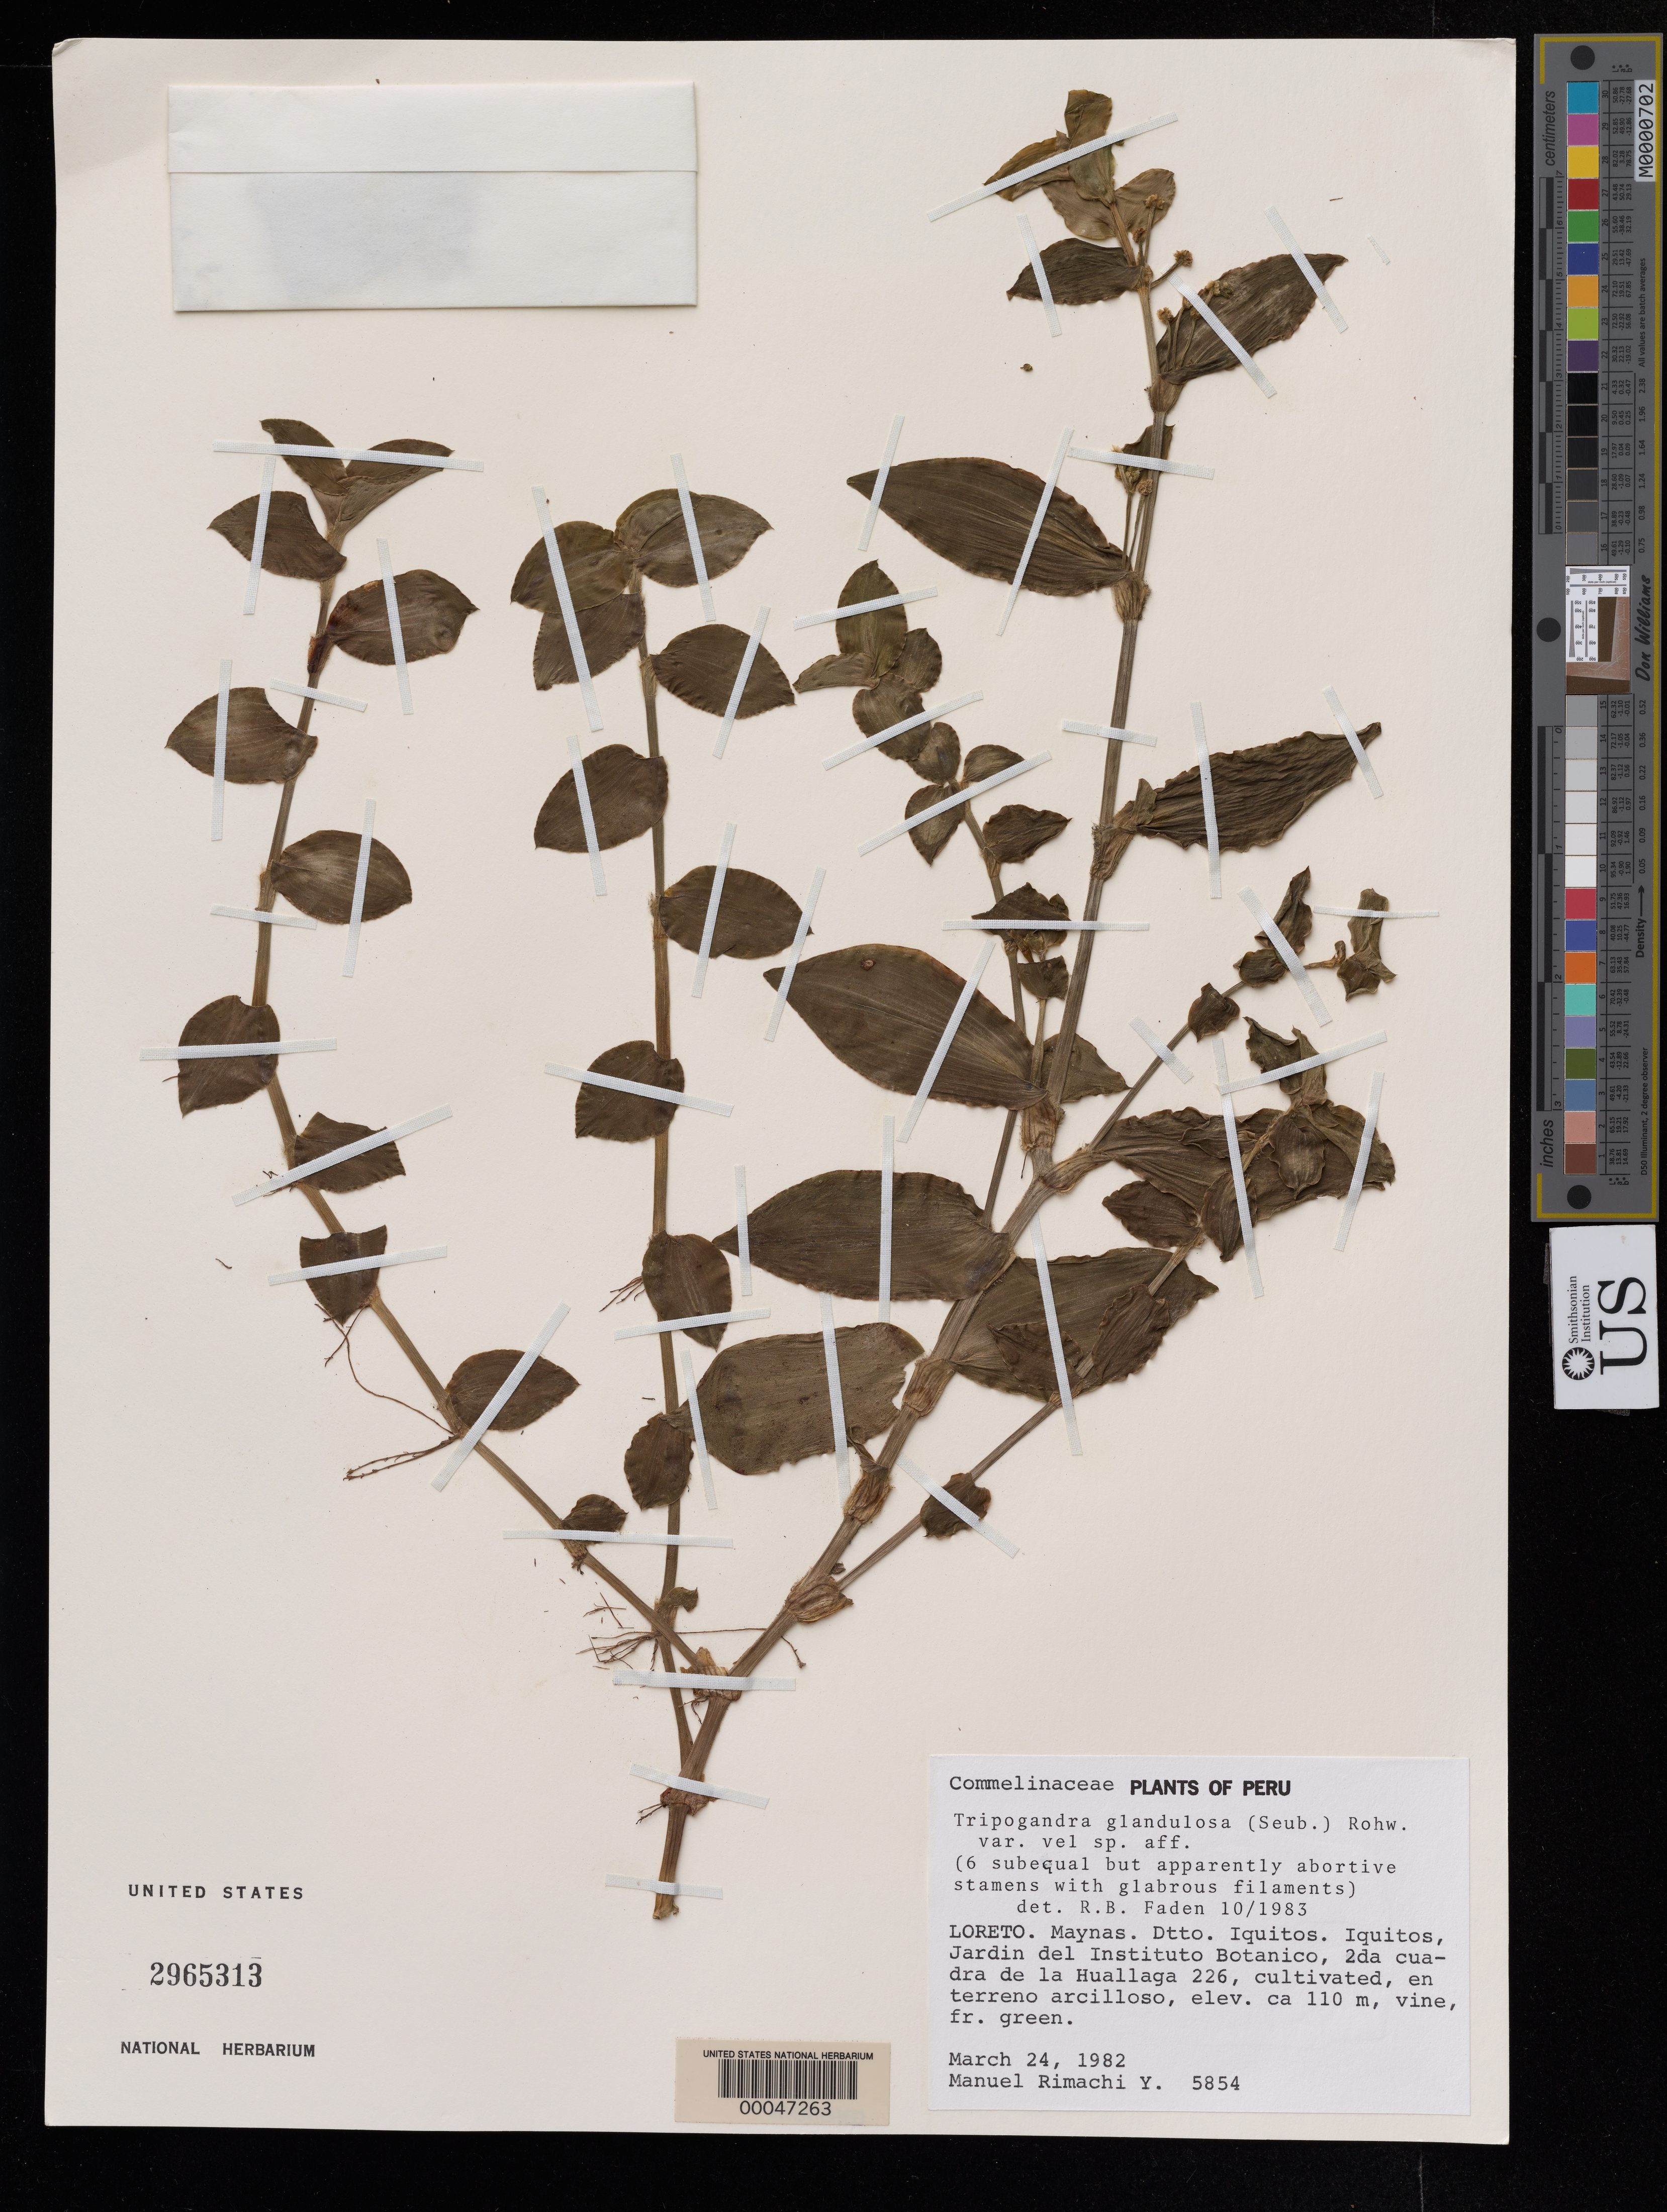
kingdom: Plantae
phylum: Tracheophyta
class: Liliopsida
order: Commelinales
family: Commelinaceae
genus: Tripogandra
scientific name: Tripogandra glandulosa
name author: (Seub.) Rohweder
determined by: Faden, Robert B., (US), Smithsonian Institution - National Museum of Natural History (UNITED STATES)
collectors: M. Rimachi Y.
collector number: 5854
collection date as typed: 24 Mar 1982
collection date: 1982-03-24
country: Peru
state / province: Loreto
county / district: Maynas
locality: Iquitos, jardin del instituto botanico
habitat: Sandy soil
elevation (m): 110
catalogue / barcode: US 2965313